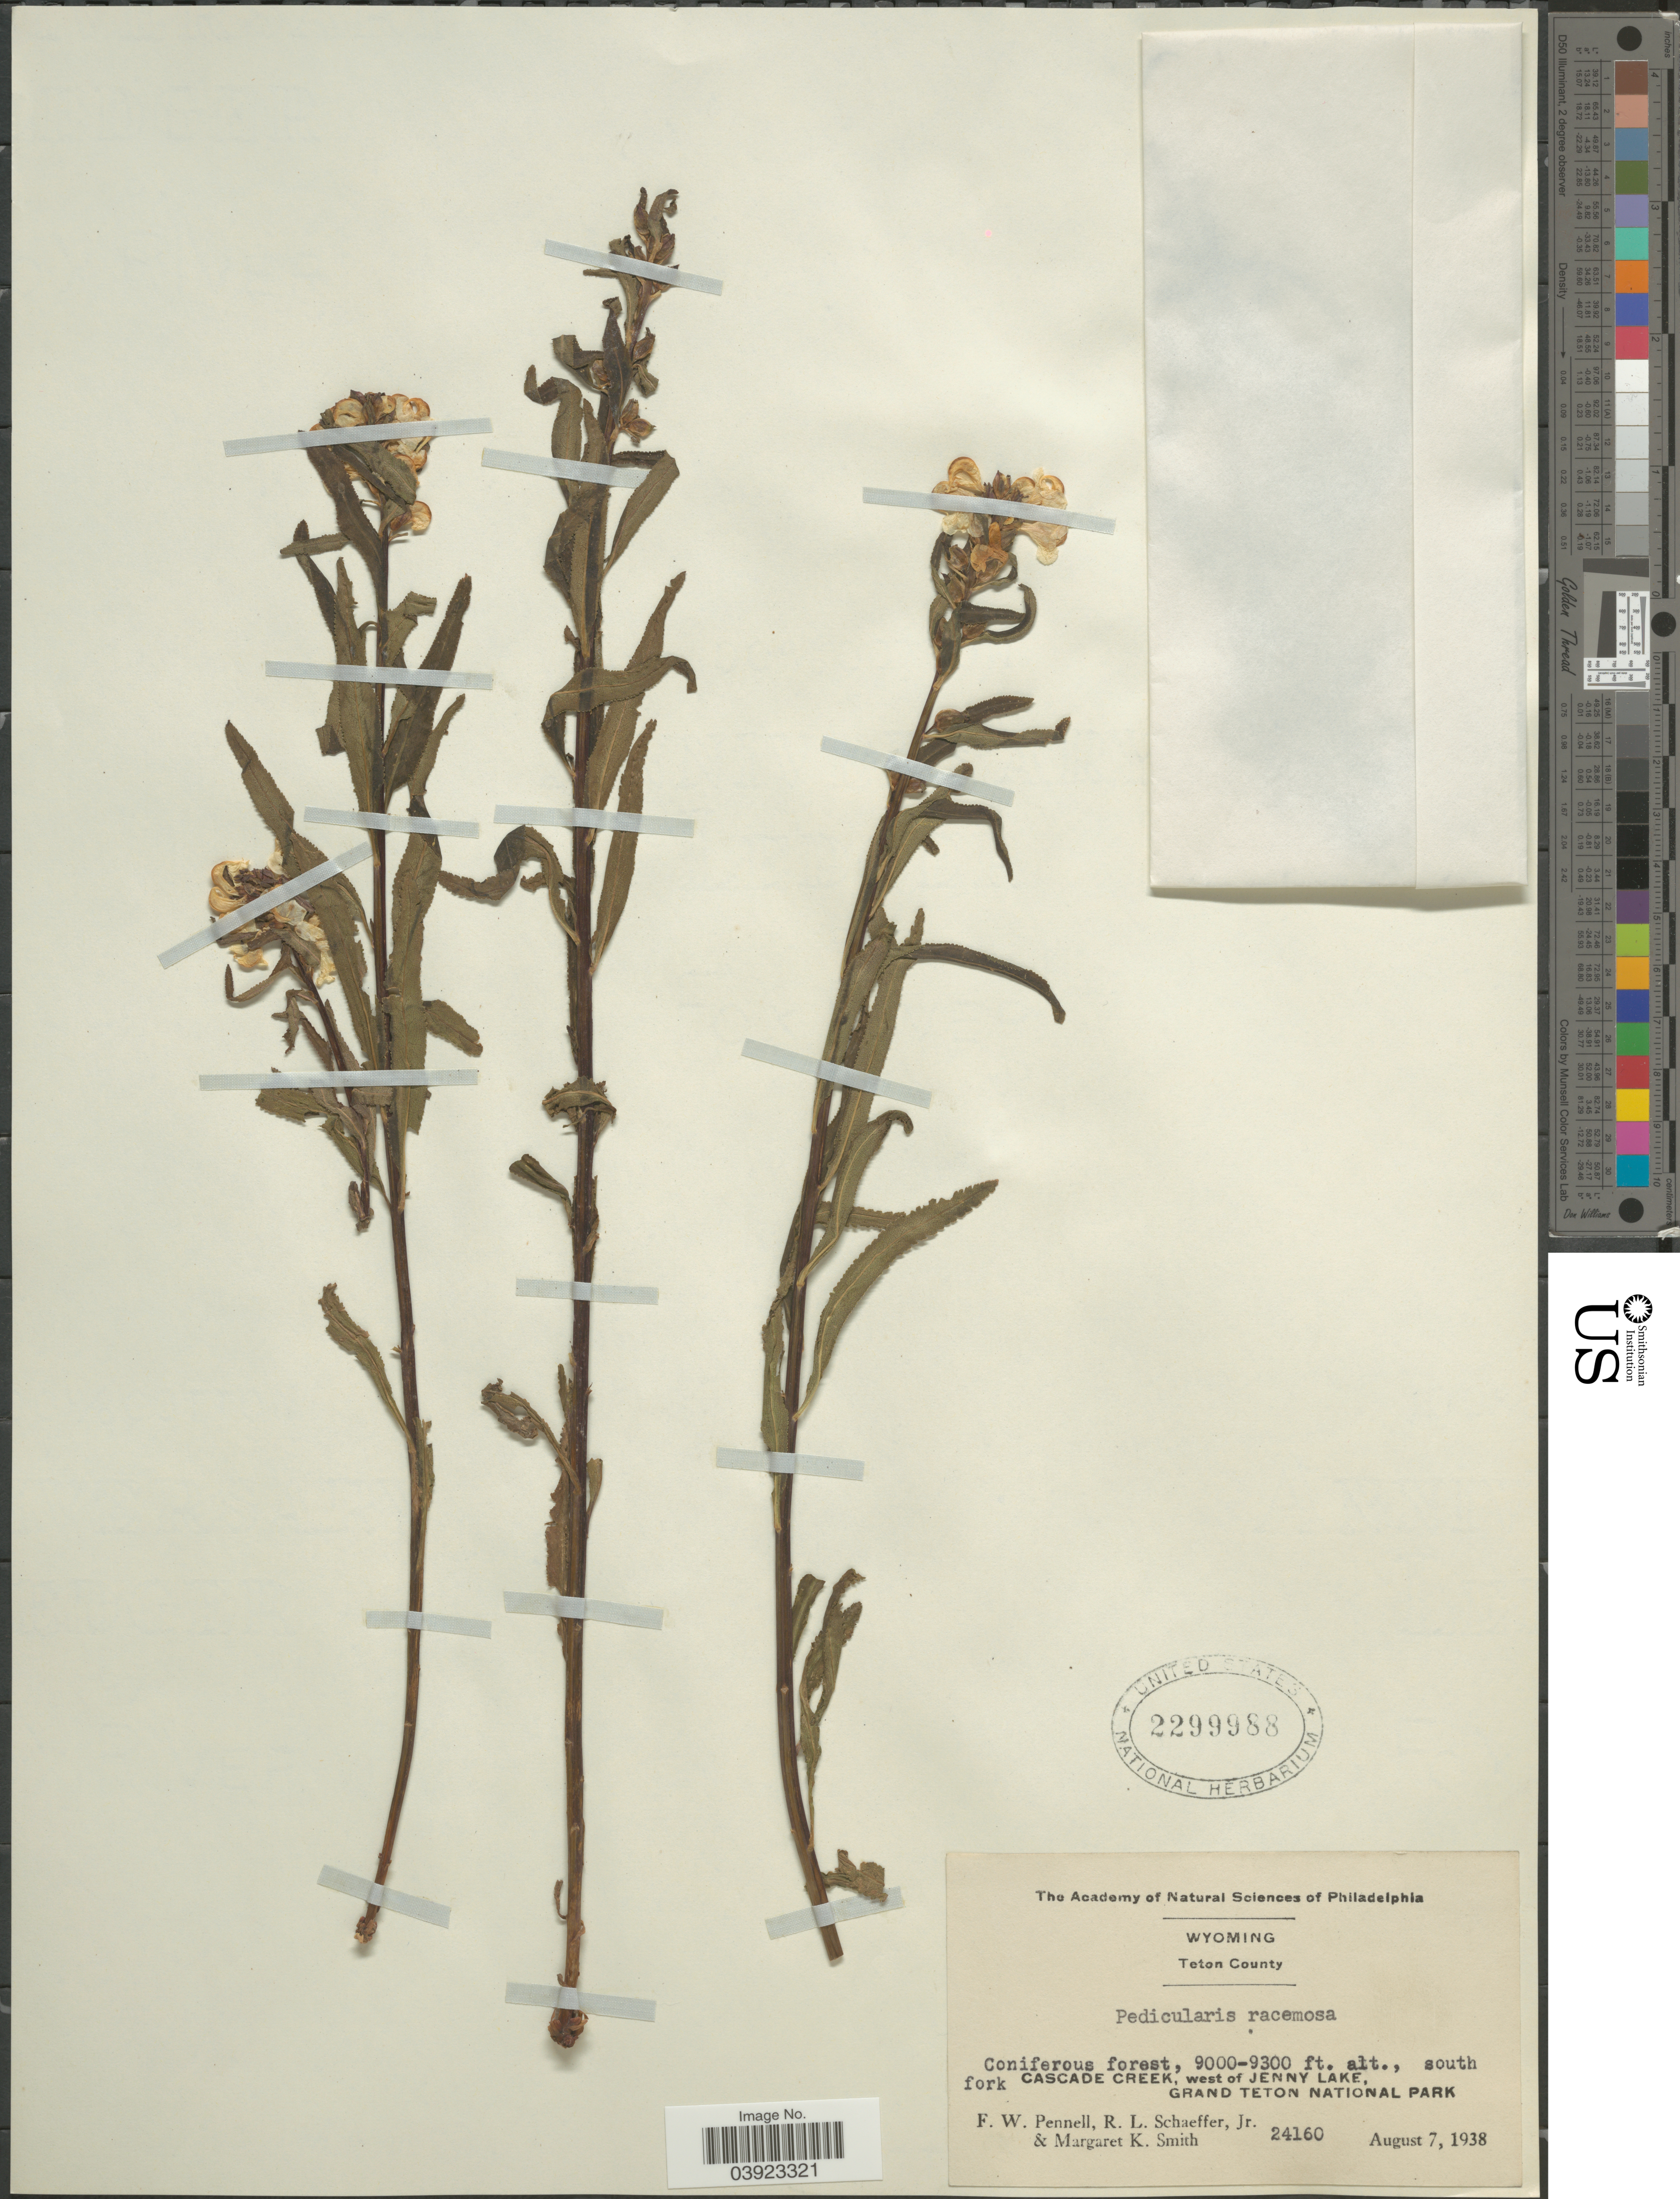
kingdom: Plantae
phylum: Tracheophyta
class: Magnoliopsida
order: Lamiales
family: Orobanchaceae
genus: Pedicularis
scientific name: Pedicularis racemosa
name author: Douglas ex Benth.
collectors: F. W. Pennell, R. L. Schaeffer Jr. & M. Smith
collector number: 24160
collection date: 1938-08-07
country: United States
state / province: Wyoming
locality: Teton County. South fork Cascade Creek, west of Jenny Lake, Grand Teton National Park.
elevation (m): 2743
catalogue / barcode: US 2299988